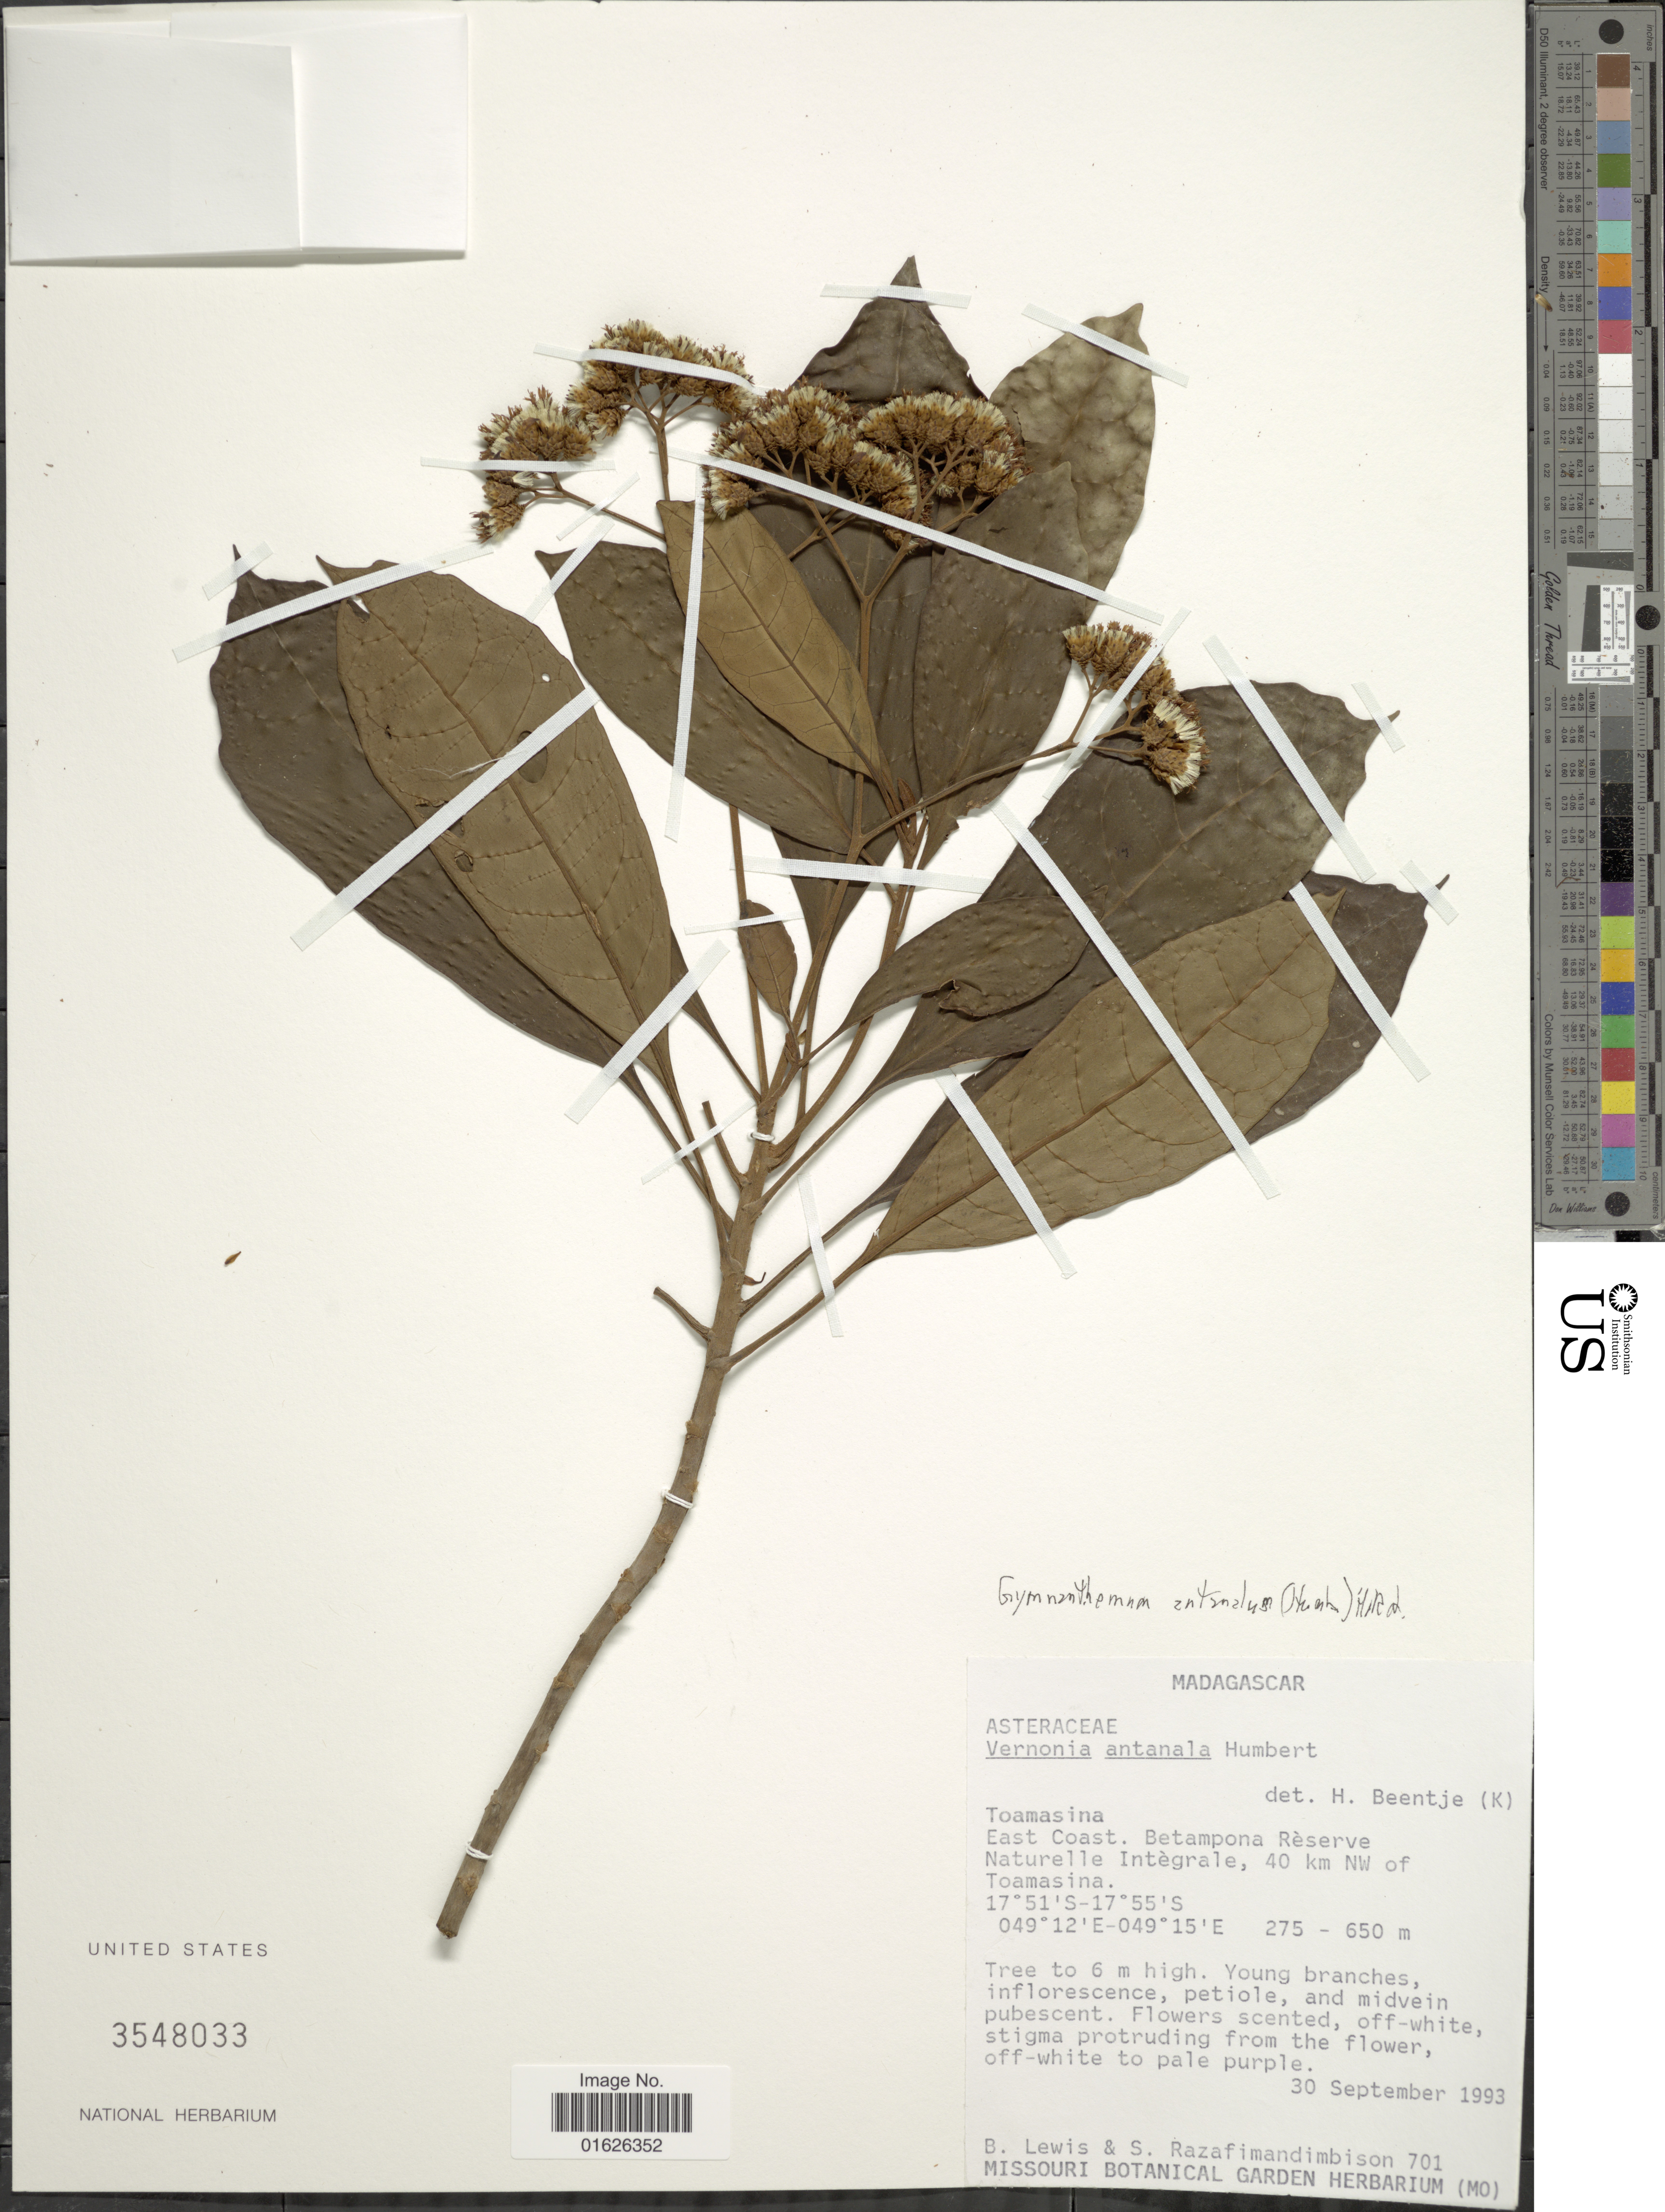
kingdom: Plantae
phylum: Tracheophyta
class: Magnoliopsida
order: Asterales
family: Asteraceae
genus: Gymnanthemum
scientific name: Gymnanthemum antanalum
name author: (Humbert) H. Rob.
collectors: B. Lewis & S. G. Razafimandimbison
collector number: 701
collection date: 1993-09-30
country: Madagascar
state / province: Atsinanana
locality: East Coast, Betampona Reserve Naturelle Integrale, 40 km NW of Toamasina.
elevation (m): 275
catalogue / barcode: US 3548033